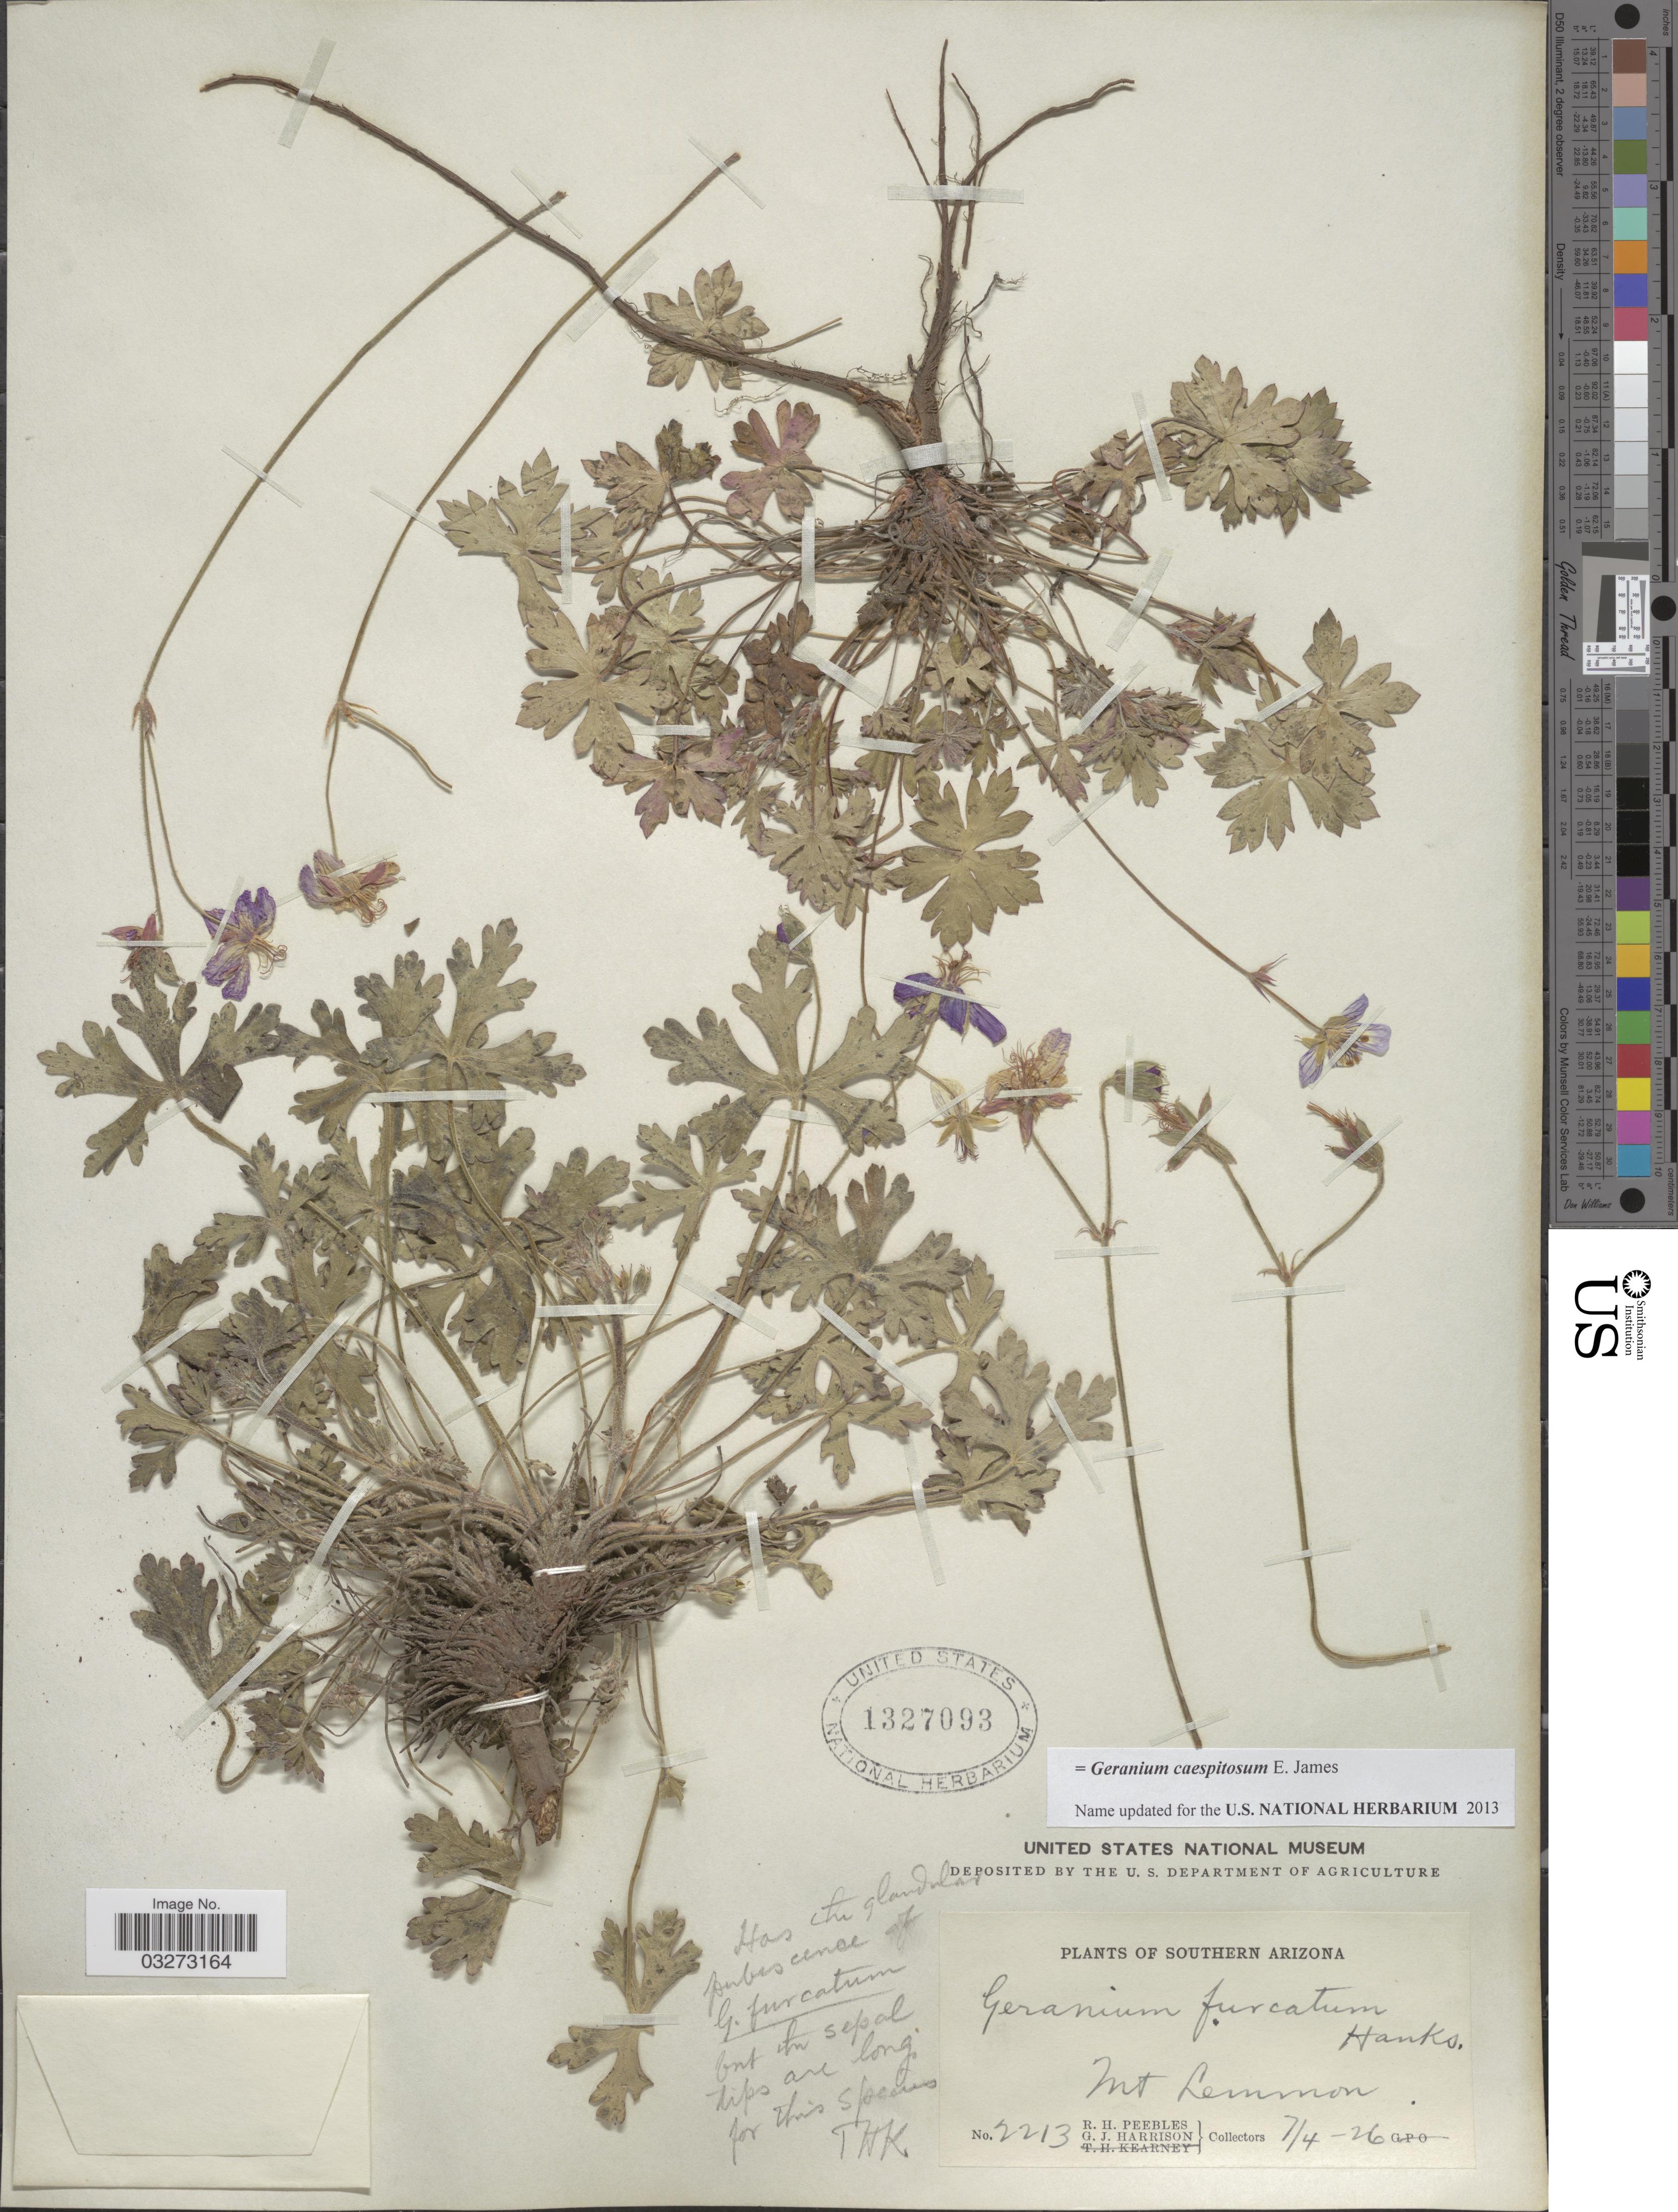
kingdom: Plantae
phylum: Tracheophyta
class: Magnoliopsida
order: Geraniales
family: Geraniaceae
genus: Geranium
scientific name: Geranium caespitosum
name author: E. James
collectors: R. H. Peebles & G. J. Harrison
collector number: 2213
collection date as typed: Transcribed d/m/y: 4/7/26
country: United States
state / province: Arizona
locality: Southern Arizona, Mt. Lemmon.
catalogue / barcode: US 1327093